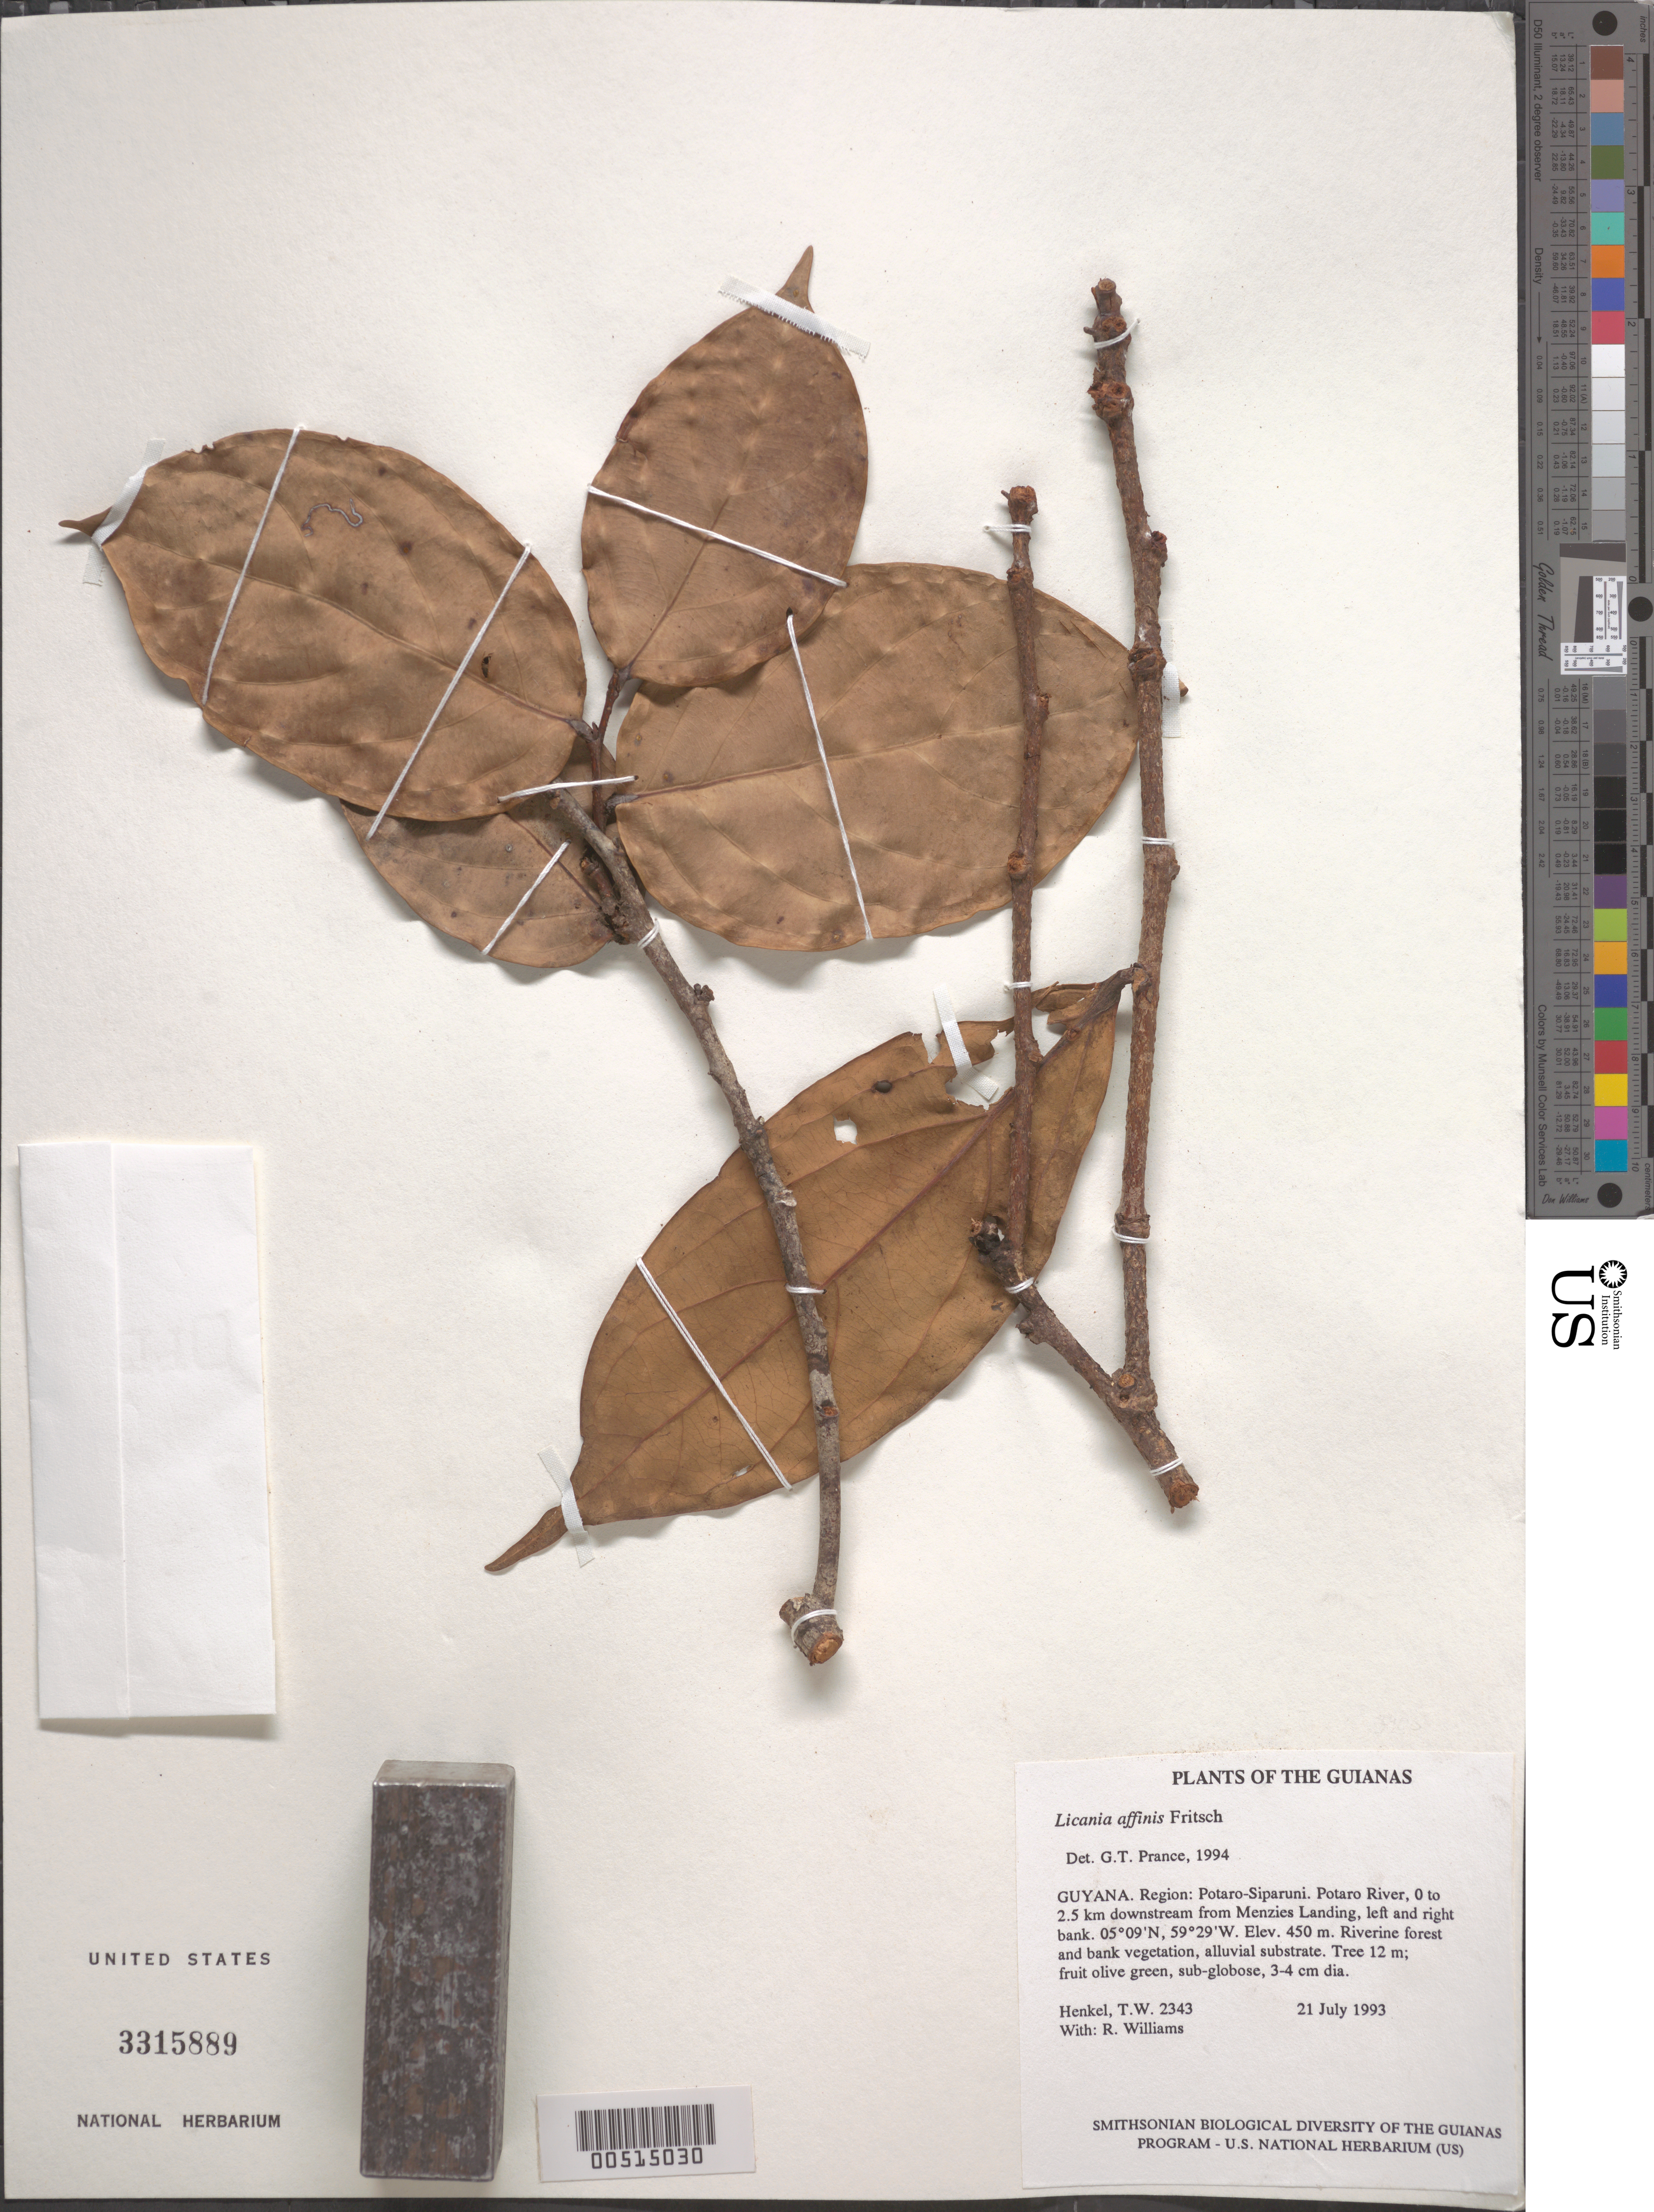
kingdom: Plantae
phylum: Tracheophyta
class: Magnoliopsida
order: Malpighiales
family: Chrysobalanaceae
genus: Licania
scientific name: Licania affinis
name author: Kuntze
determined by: Prance, G. T.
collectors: T. Henkel & R. Williams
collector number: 2343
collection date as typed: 21 July 1993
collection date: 1993-07-21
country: Guyana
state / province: Potaro-Siparuni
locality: Potaro River, 0 to 2.5 km downstream from Menzies Landing, left and right bank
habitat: Riverine forest and bank vegetation, alluvial substrate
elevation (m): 450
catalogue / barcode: US 3315889